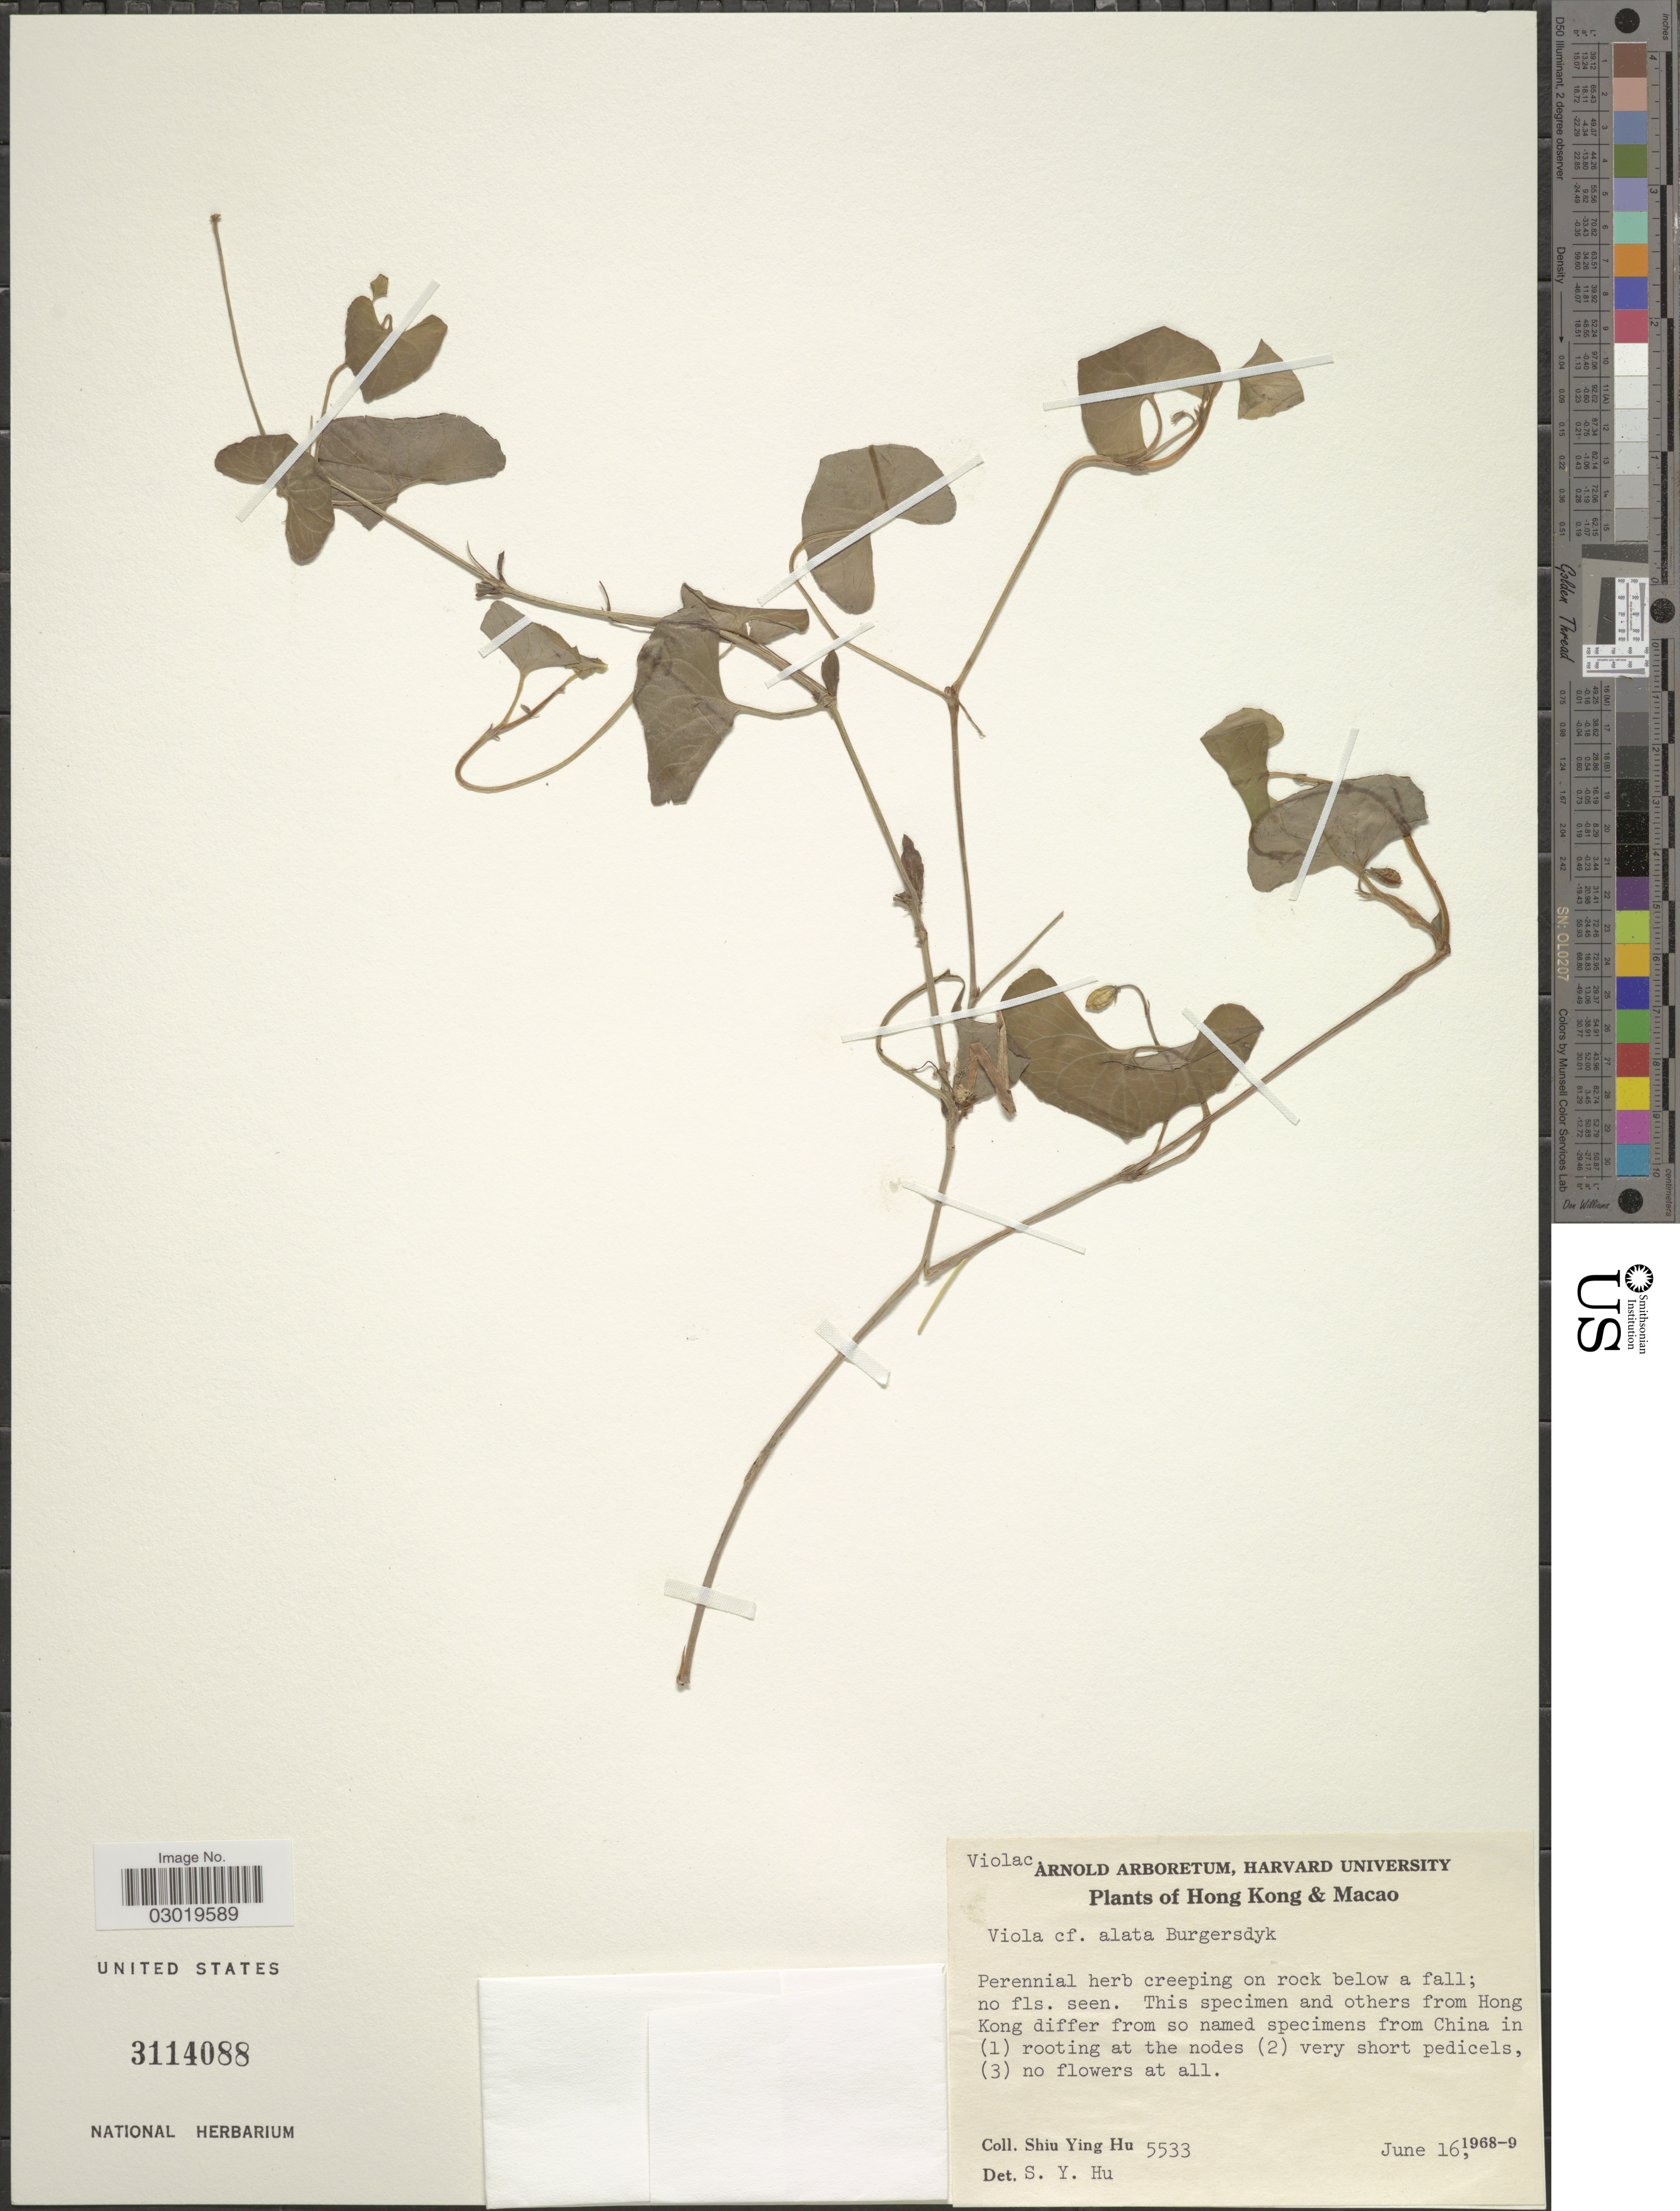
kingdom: Plantae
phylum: Tracheophyta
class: Magnoliopsida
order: Malpighiales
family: Violaceae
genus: Viola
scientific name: Viola alata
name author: Burgersd.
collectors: S. Y. Hu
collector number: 5533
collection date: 1968-06-16/1969-06-16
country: China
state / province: Hong Kong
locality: Macao.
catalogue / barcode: US 3114088